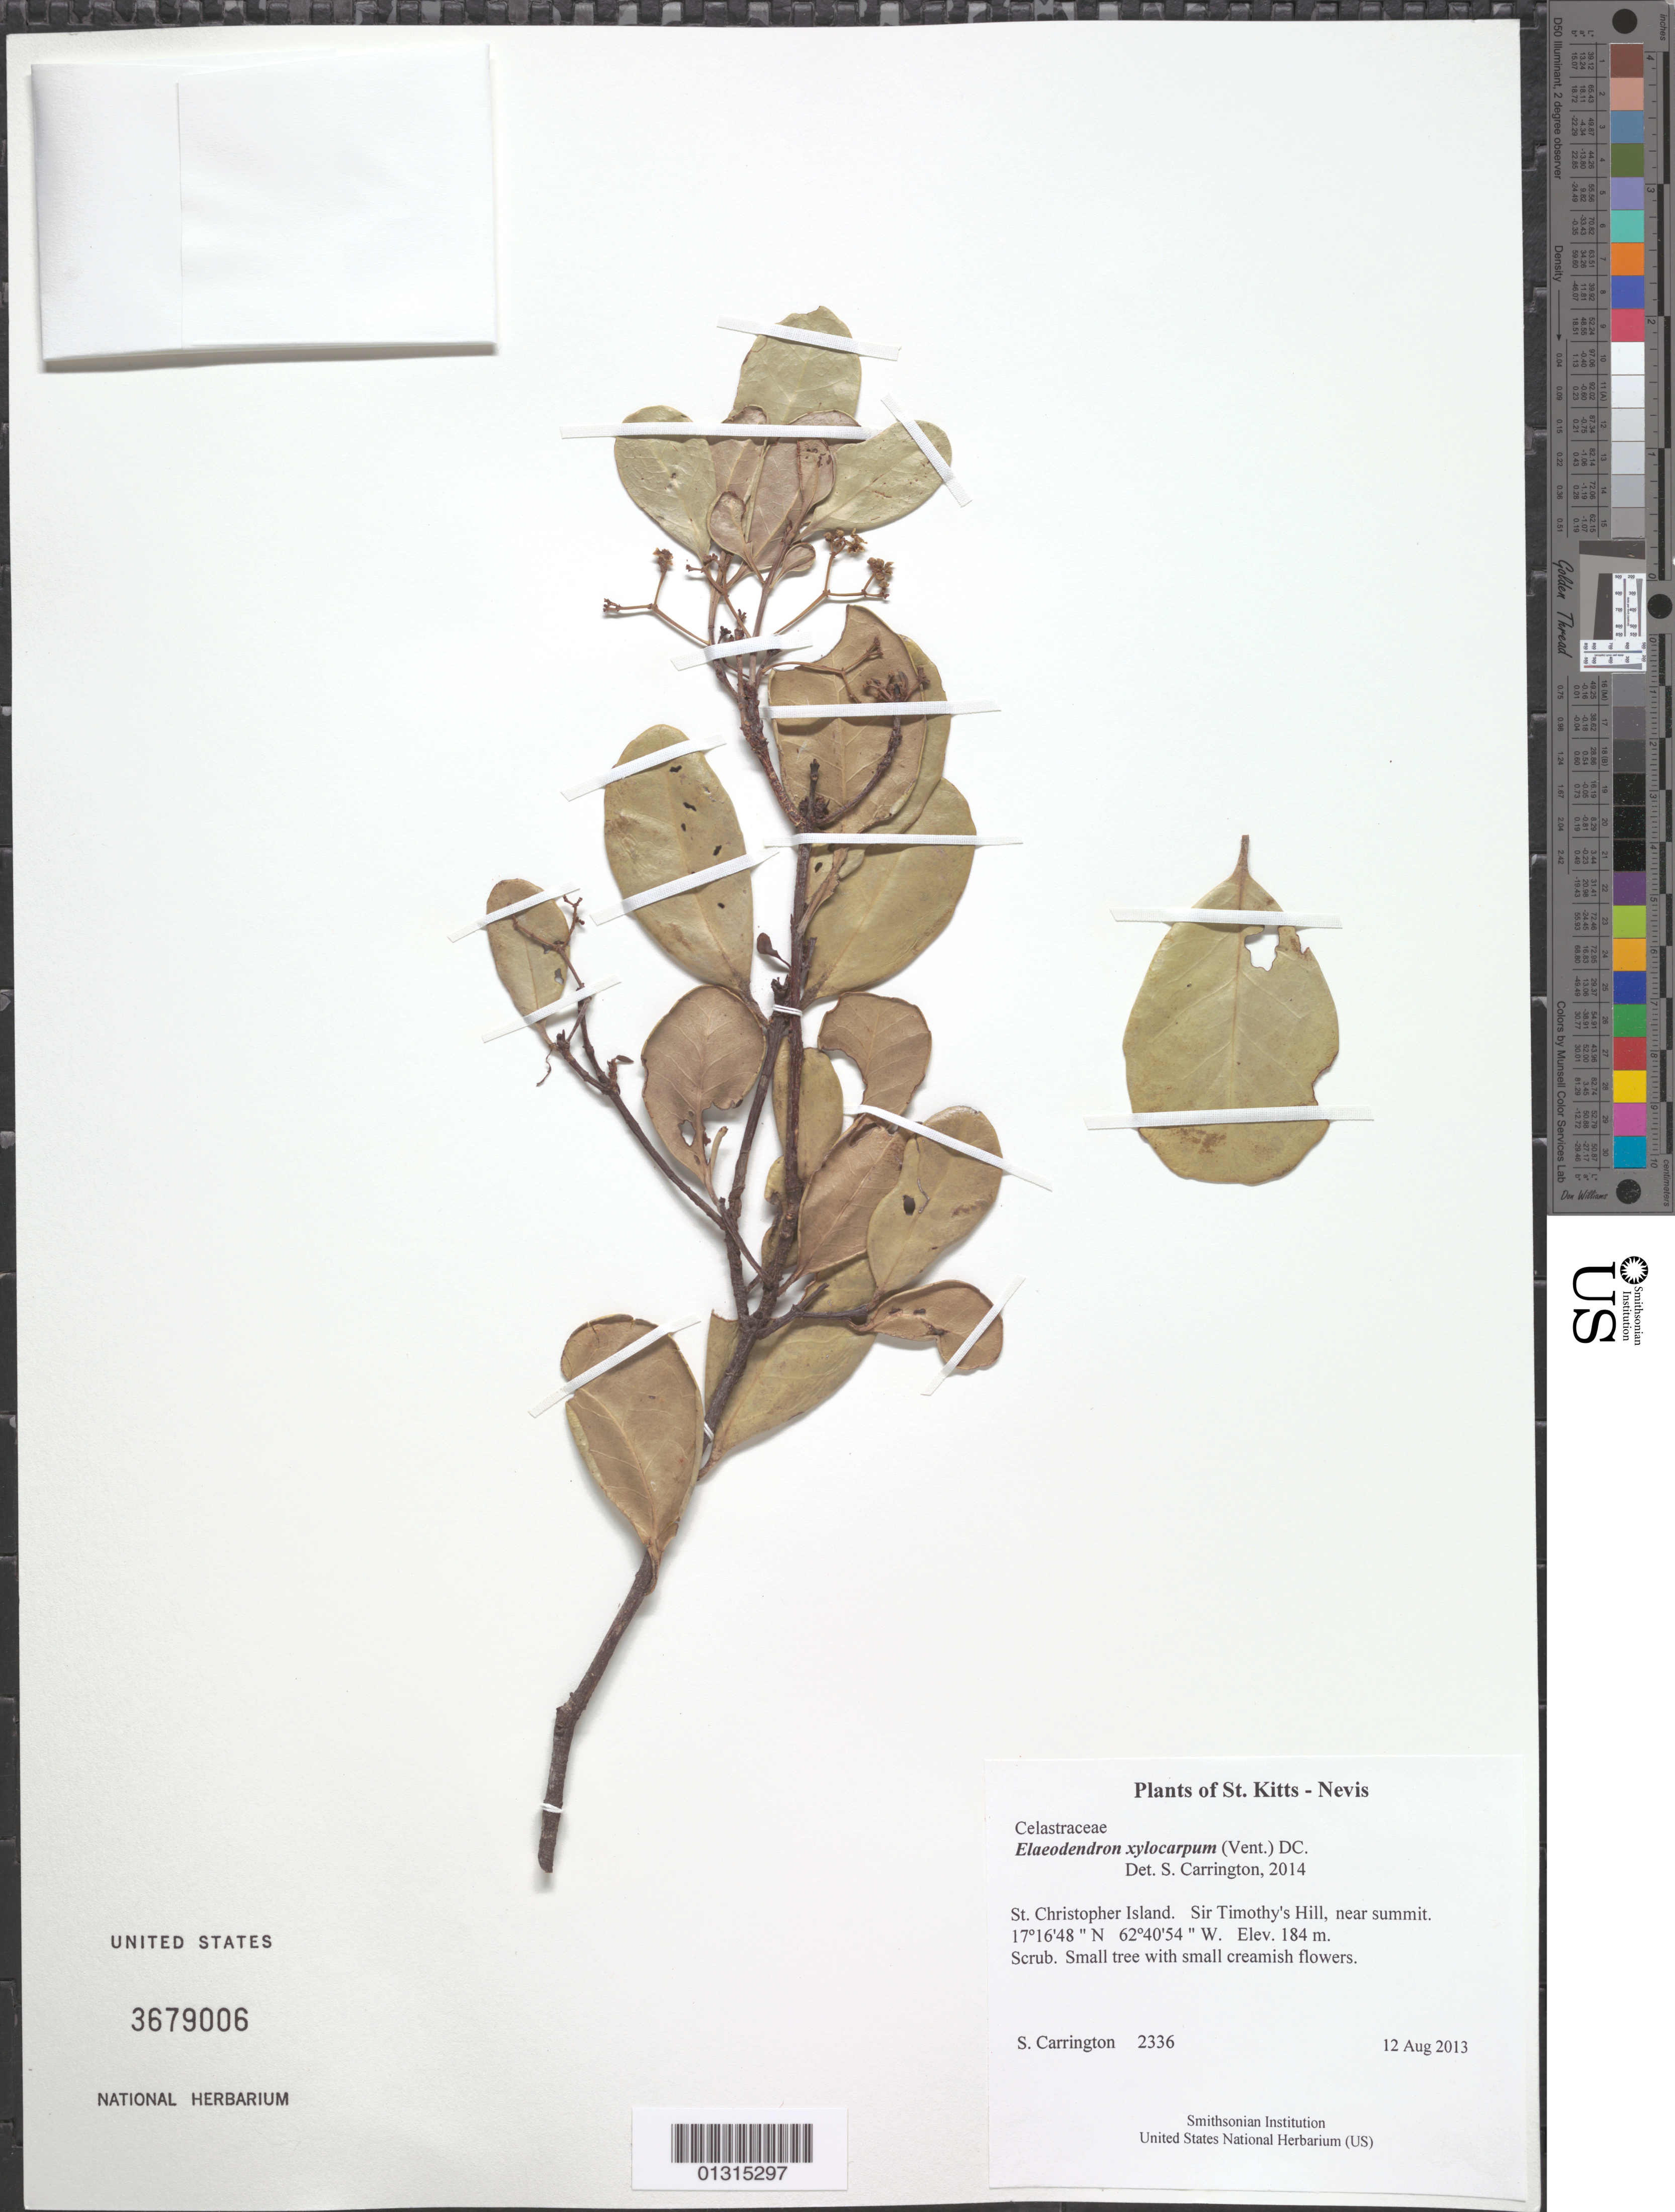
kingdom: Plantae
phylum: Tracheophyta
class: Magnoliopsida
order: Celastrales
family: Celastraceae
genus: Elaeodendron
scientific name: Elaeodendron xylocarpum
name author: (Vent.) DC.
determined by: Carrington, C. M. S.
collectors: C. M. S. Carrington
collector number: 2336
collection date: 2013-08-12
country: St. Christopher-Nevis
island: St. Christopher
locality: Sir Timothy's Hill, near summit.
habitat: Scrub.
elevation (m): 184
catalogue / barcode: US 3679006